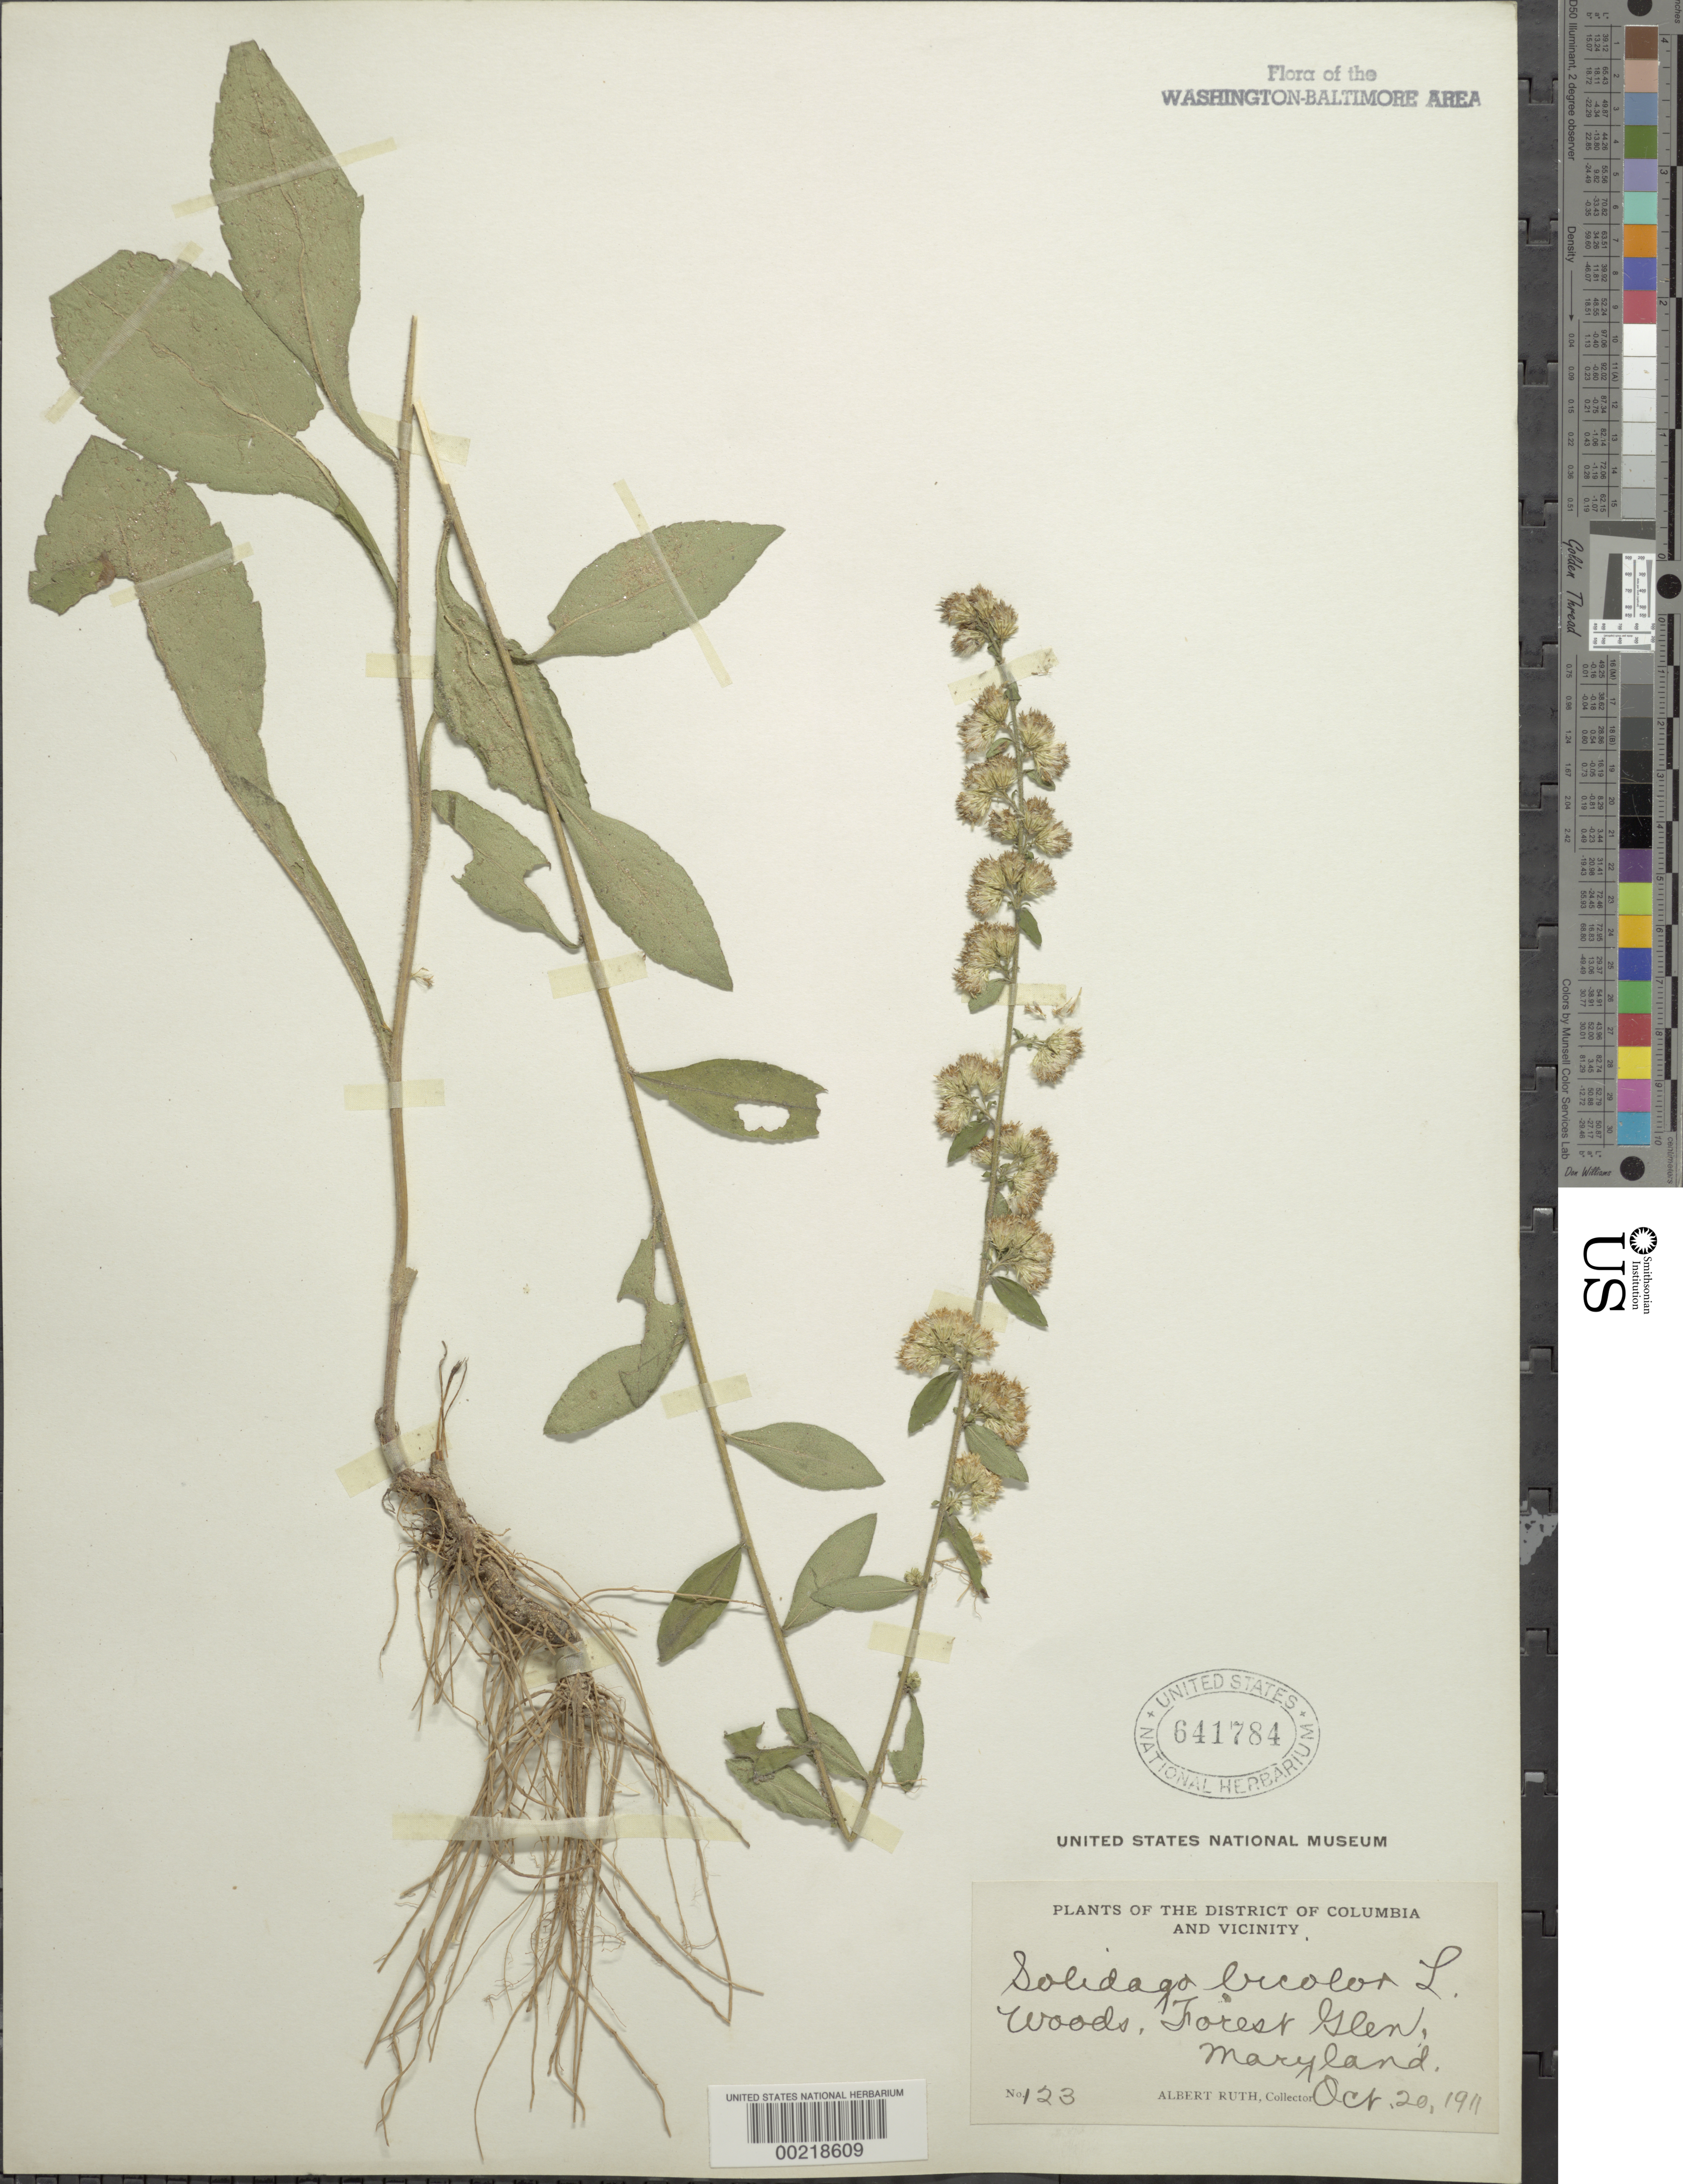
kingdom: Plantae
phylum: Tracheophyta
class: Magnoliopsida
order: Asterales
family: Asteraceae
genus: Solidago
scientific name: Solidago bicolor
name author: L.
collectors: A. Ruth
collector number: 123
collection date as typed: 20 Oct 1911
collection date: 1911-10-20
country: United States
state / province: Maryland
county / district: Montgomery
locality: Forest Glen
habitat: Woods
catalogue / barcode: US 641784